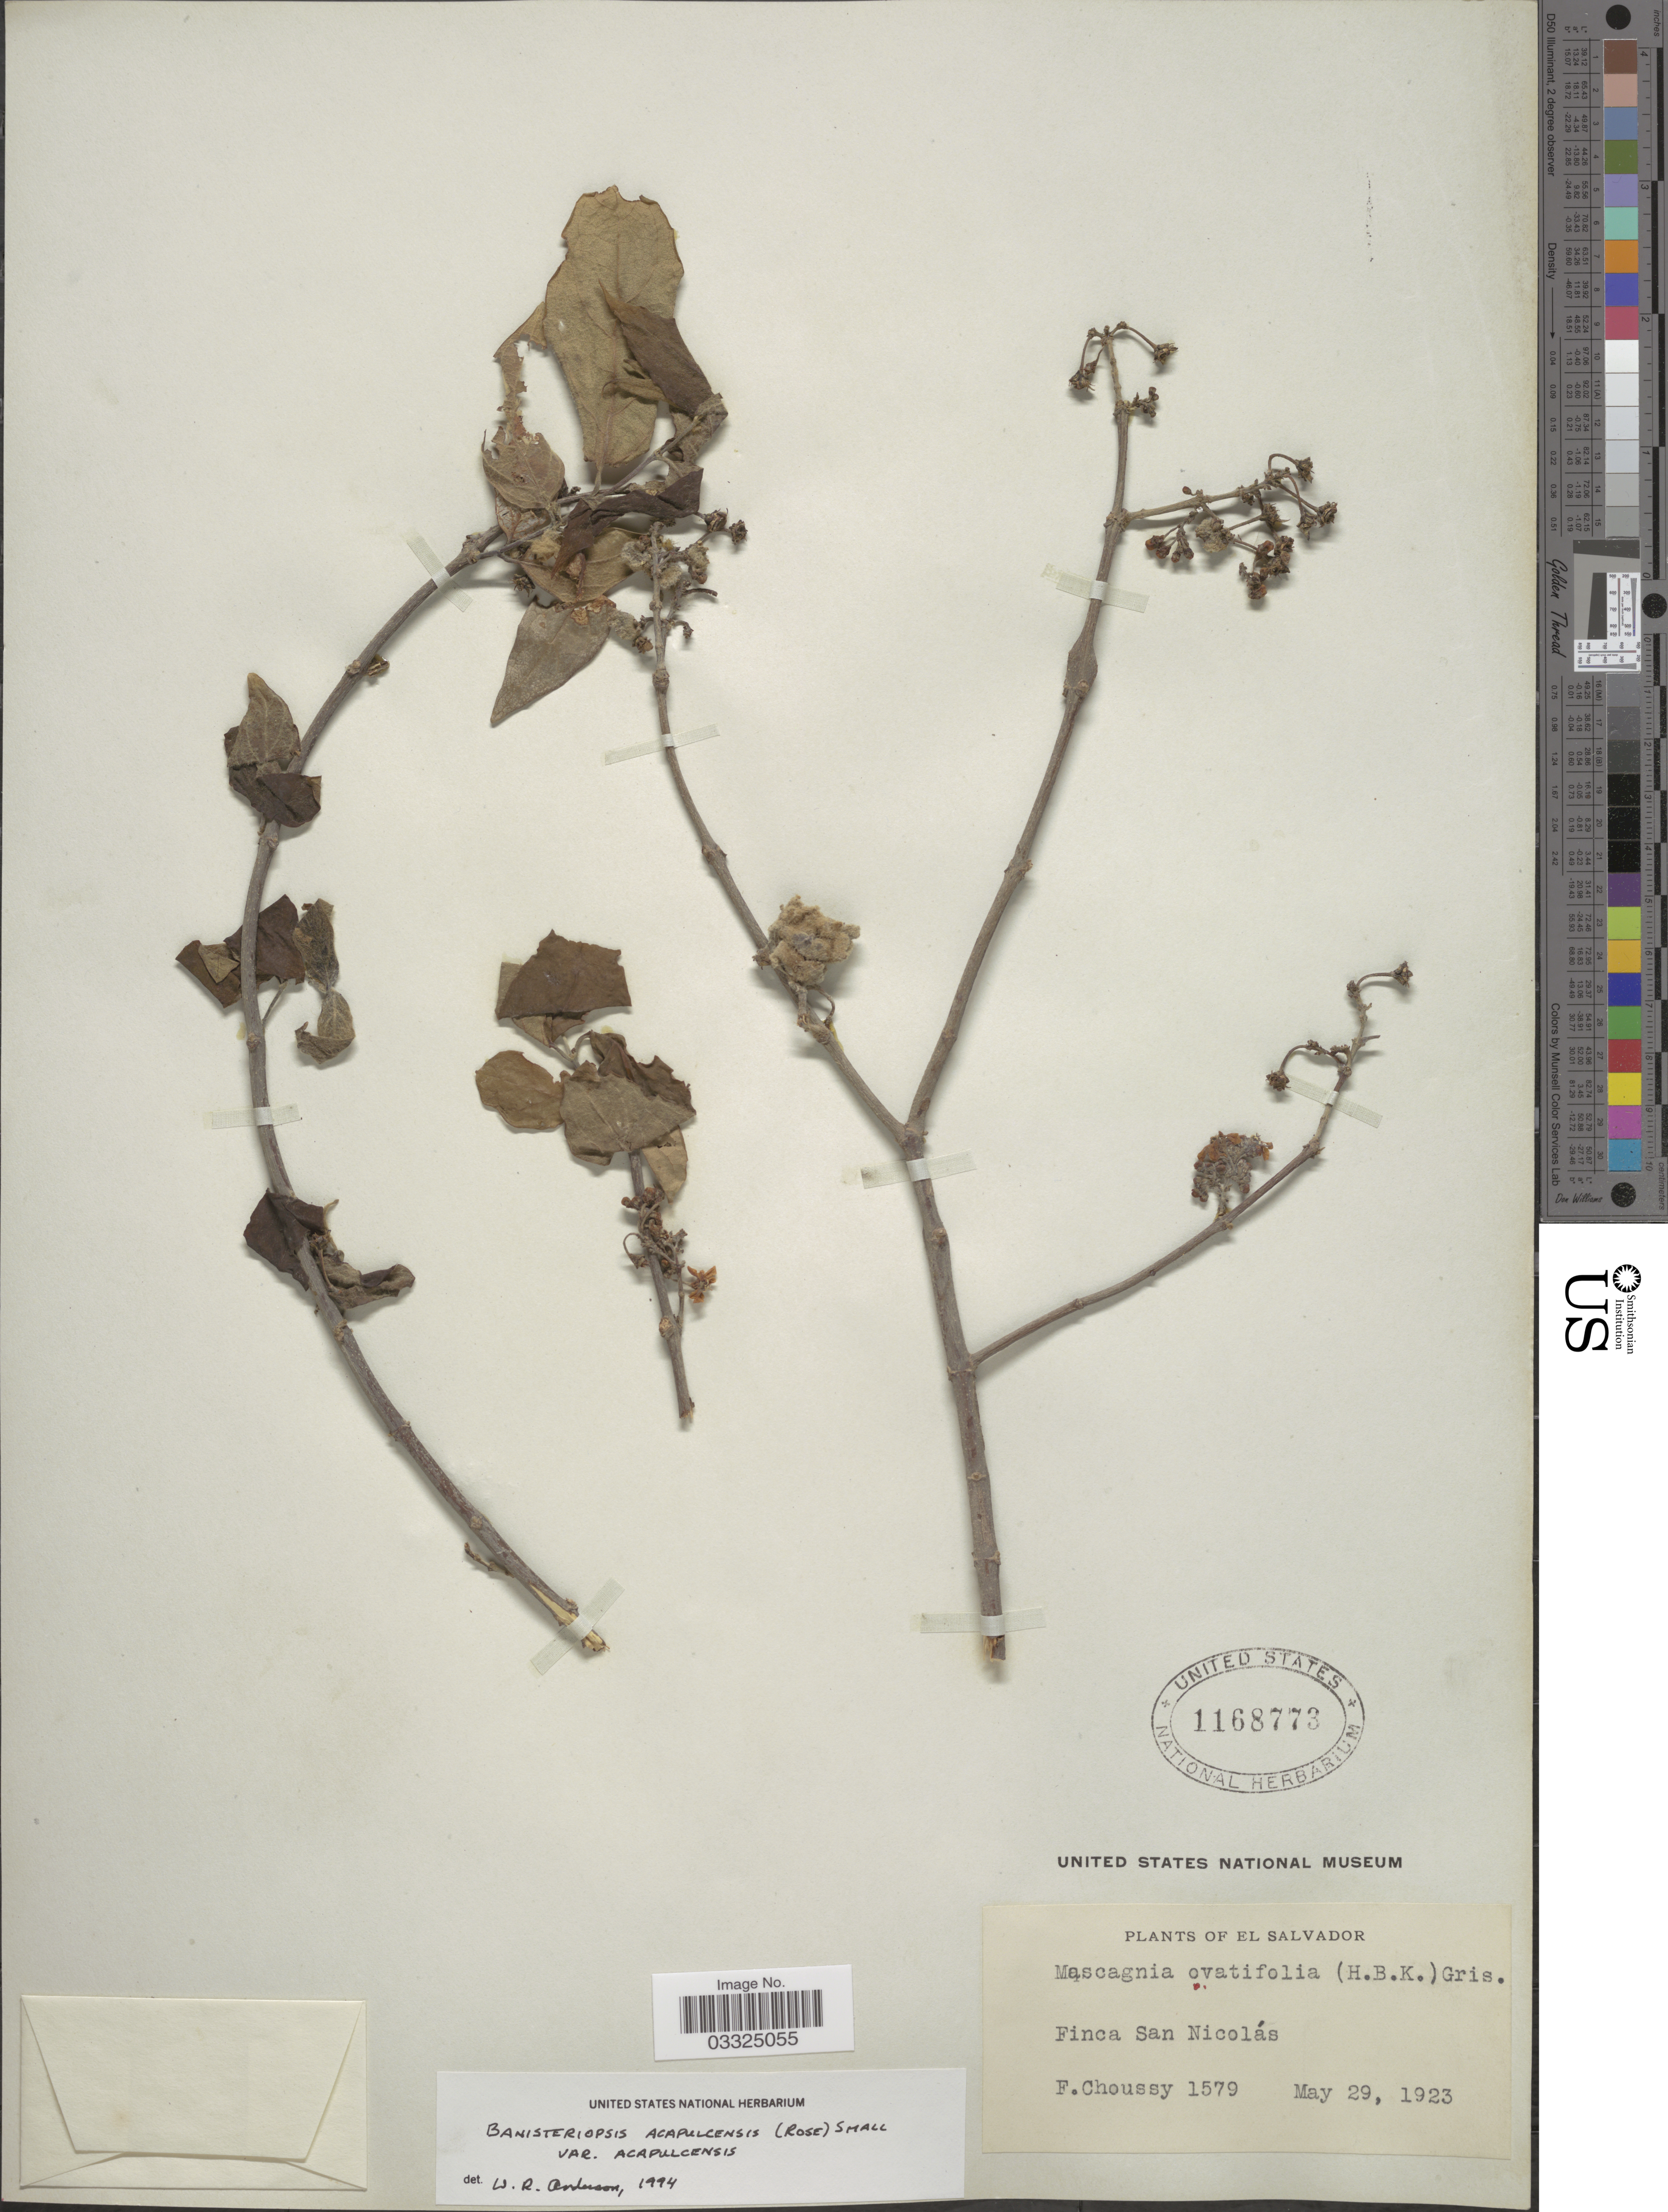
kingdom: Plantae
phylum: Tracheophyta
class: Magnoliopsida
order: Malpighiales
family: Malpighiaceae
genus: Bronwenia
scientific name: Bronwenia acapulcensis var. acapulcensis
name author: (Rose) W.R. Anderson & C. Davis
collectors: F. Choussy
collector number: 1579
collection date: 1923-05-29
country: El Salvador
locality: Finca San Nicolas.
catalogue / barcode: US 1168773